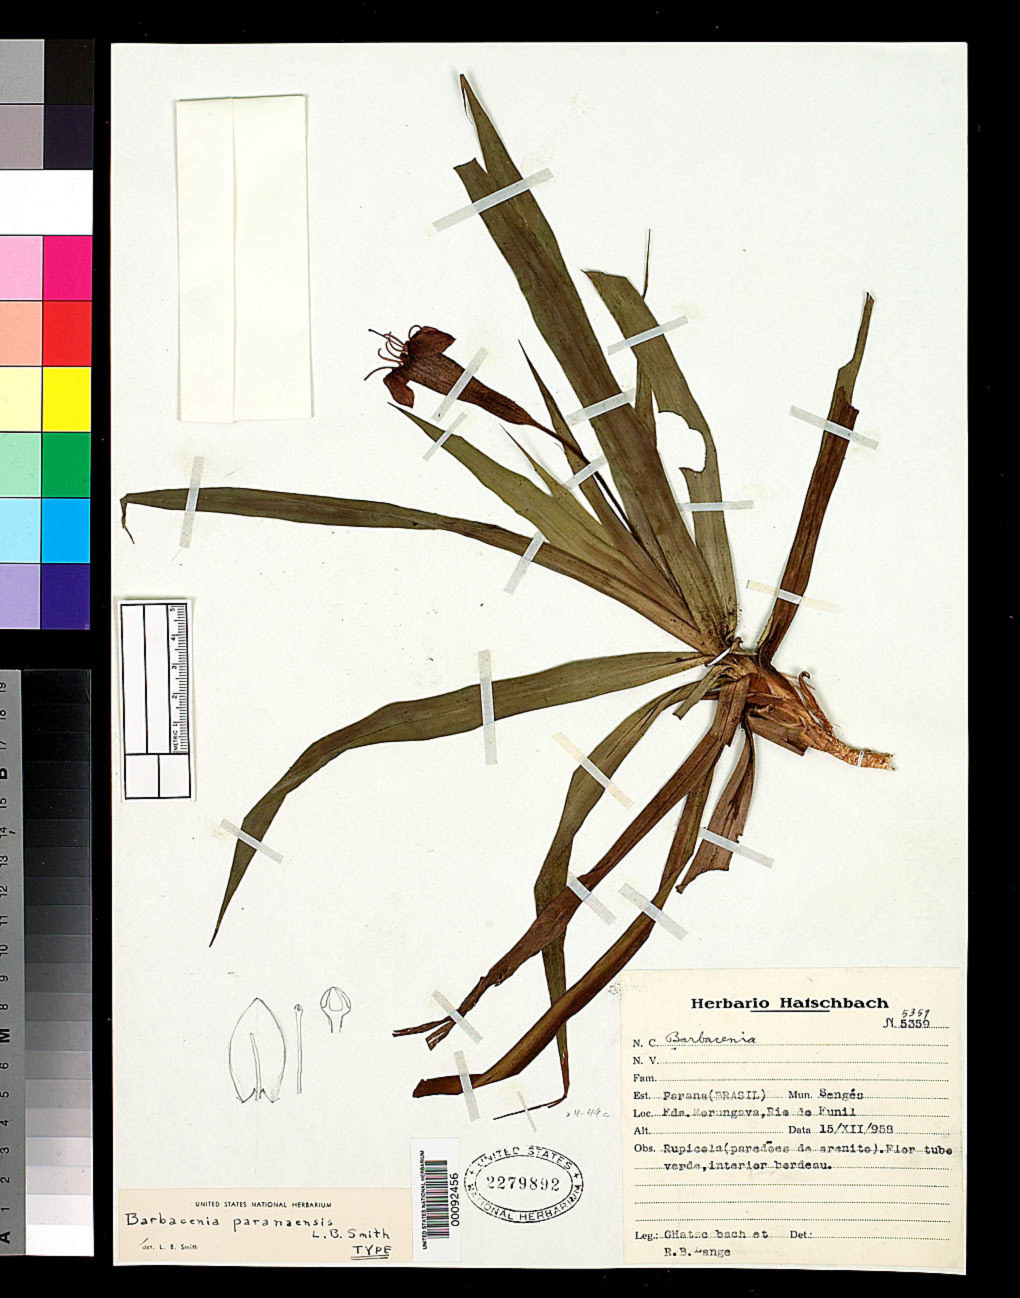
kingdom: Plantae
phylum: Tracheophyta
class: Liliopsida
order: Pandanales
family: Velloziaceae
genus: Barbacenia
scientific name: Barbacenia paranaensis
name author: L.B. Sm.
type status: Holotype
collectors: G. Hatschbach & R. B. Lange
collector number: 5359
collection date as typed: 15 Dec 1958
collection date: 1958-12-15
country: Brazil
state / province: Paraná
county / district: Sengés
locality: Rio do Funil, Fazenda Morungava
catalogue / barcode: US 2279892